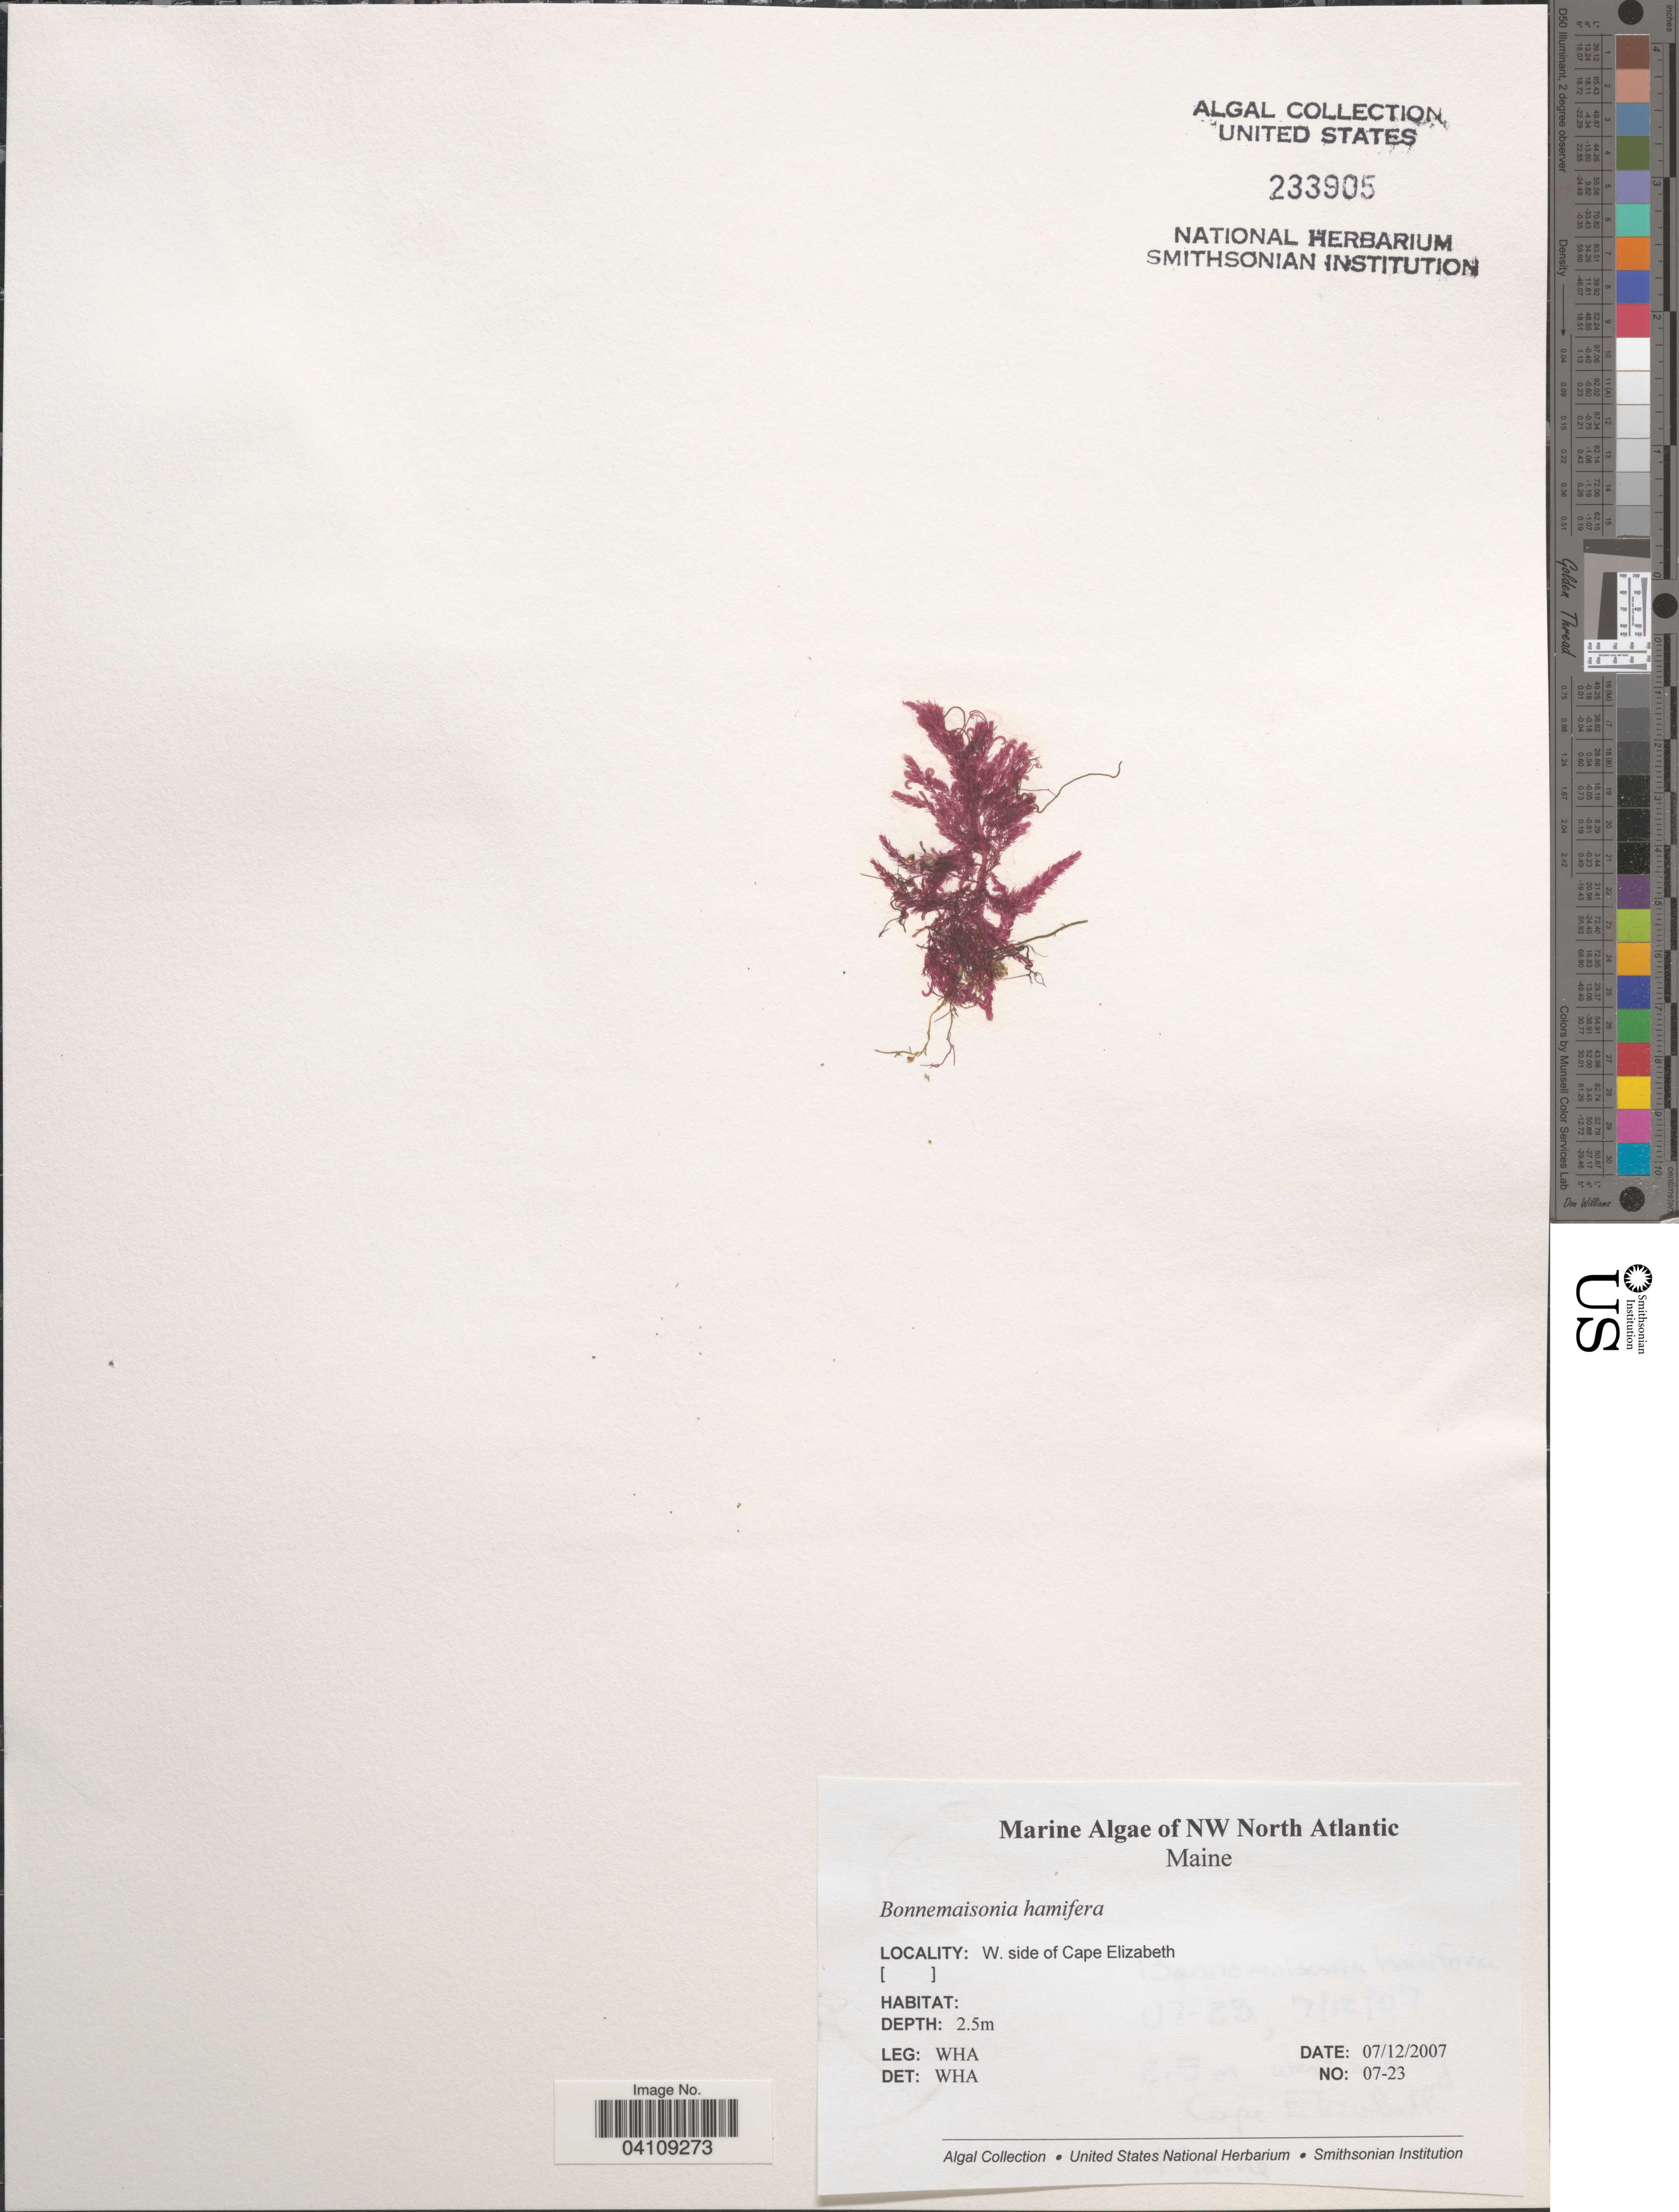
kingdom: Plantae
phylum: Rhodophyta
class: Florideophyceae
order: Bonnemaisoniales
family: Bonnemaisoniaceae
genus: Bonnemaisonia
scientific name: Bonnemaisonia hamifera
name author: P. Hariot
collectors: W. H. Adey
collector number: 07-23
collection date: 2007-07-12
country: United States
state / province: Maine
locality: NW North Atlantic. W. side of Cape Elizabeth.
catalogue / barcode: US 233905